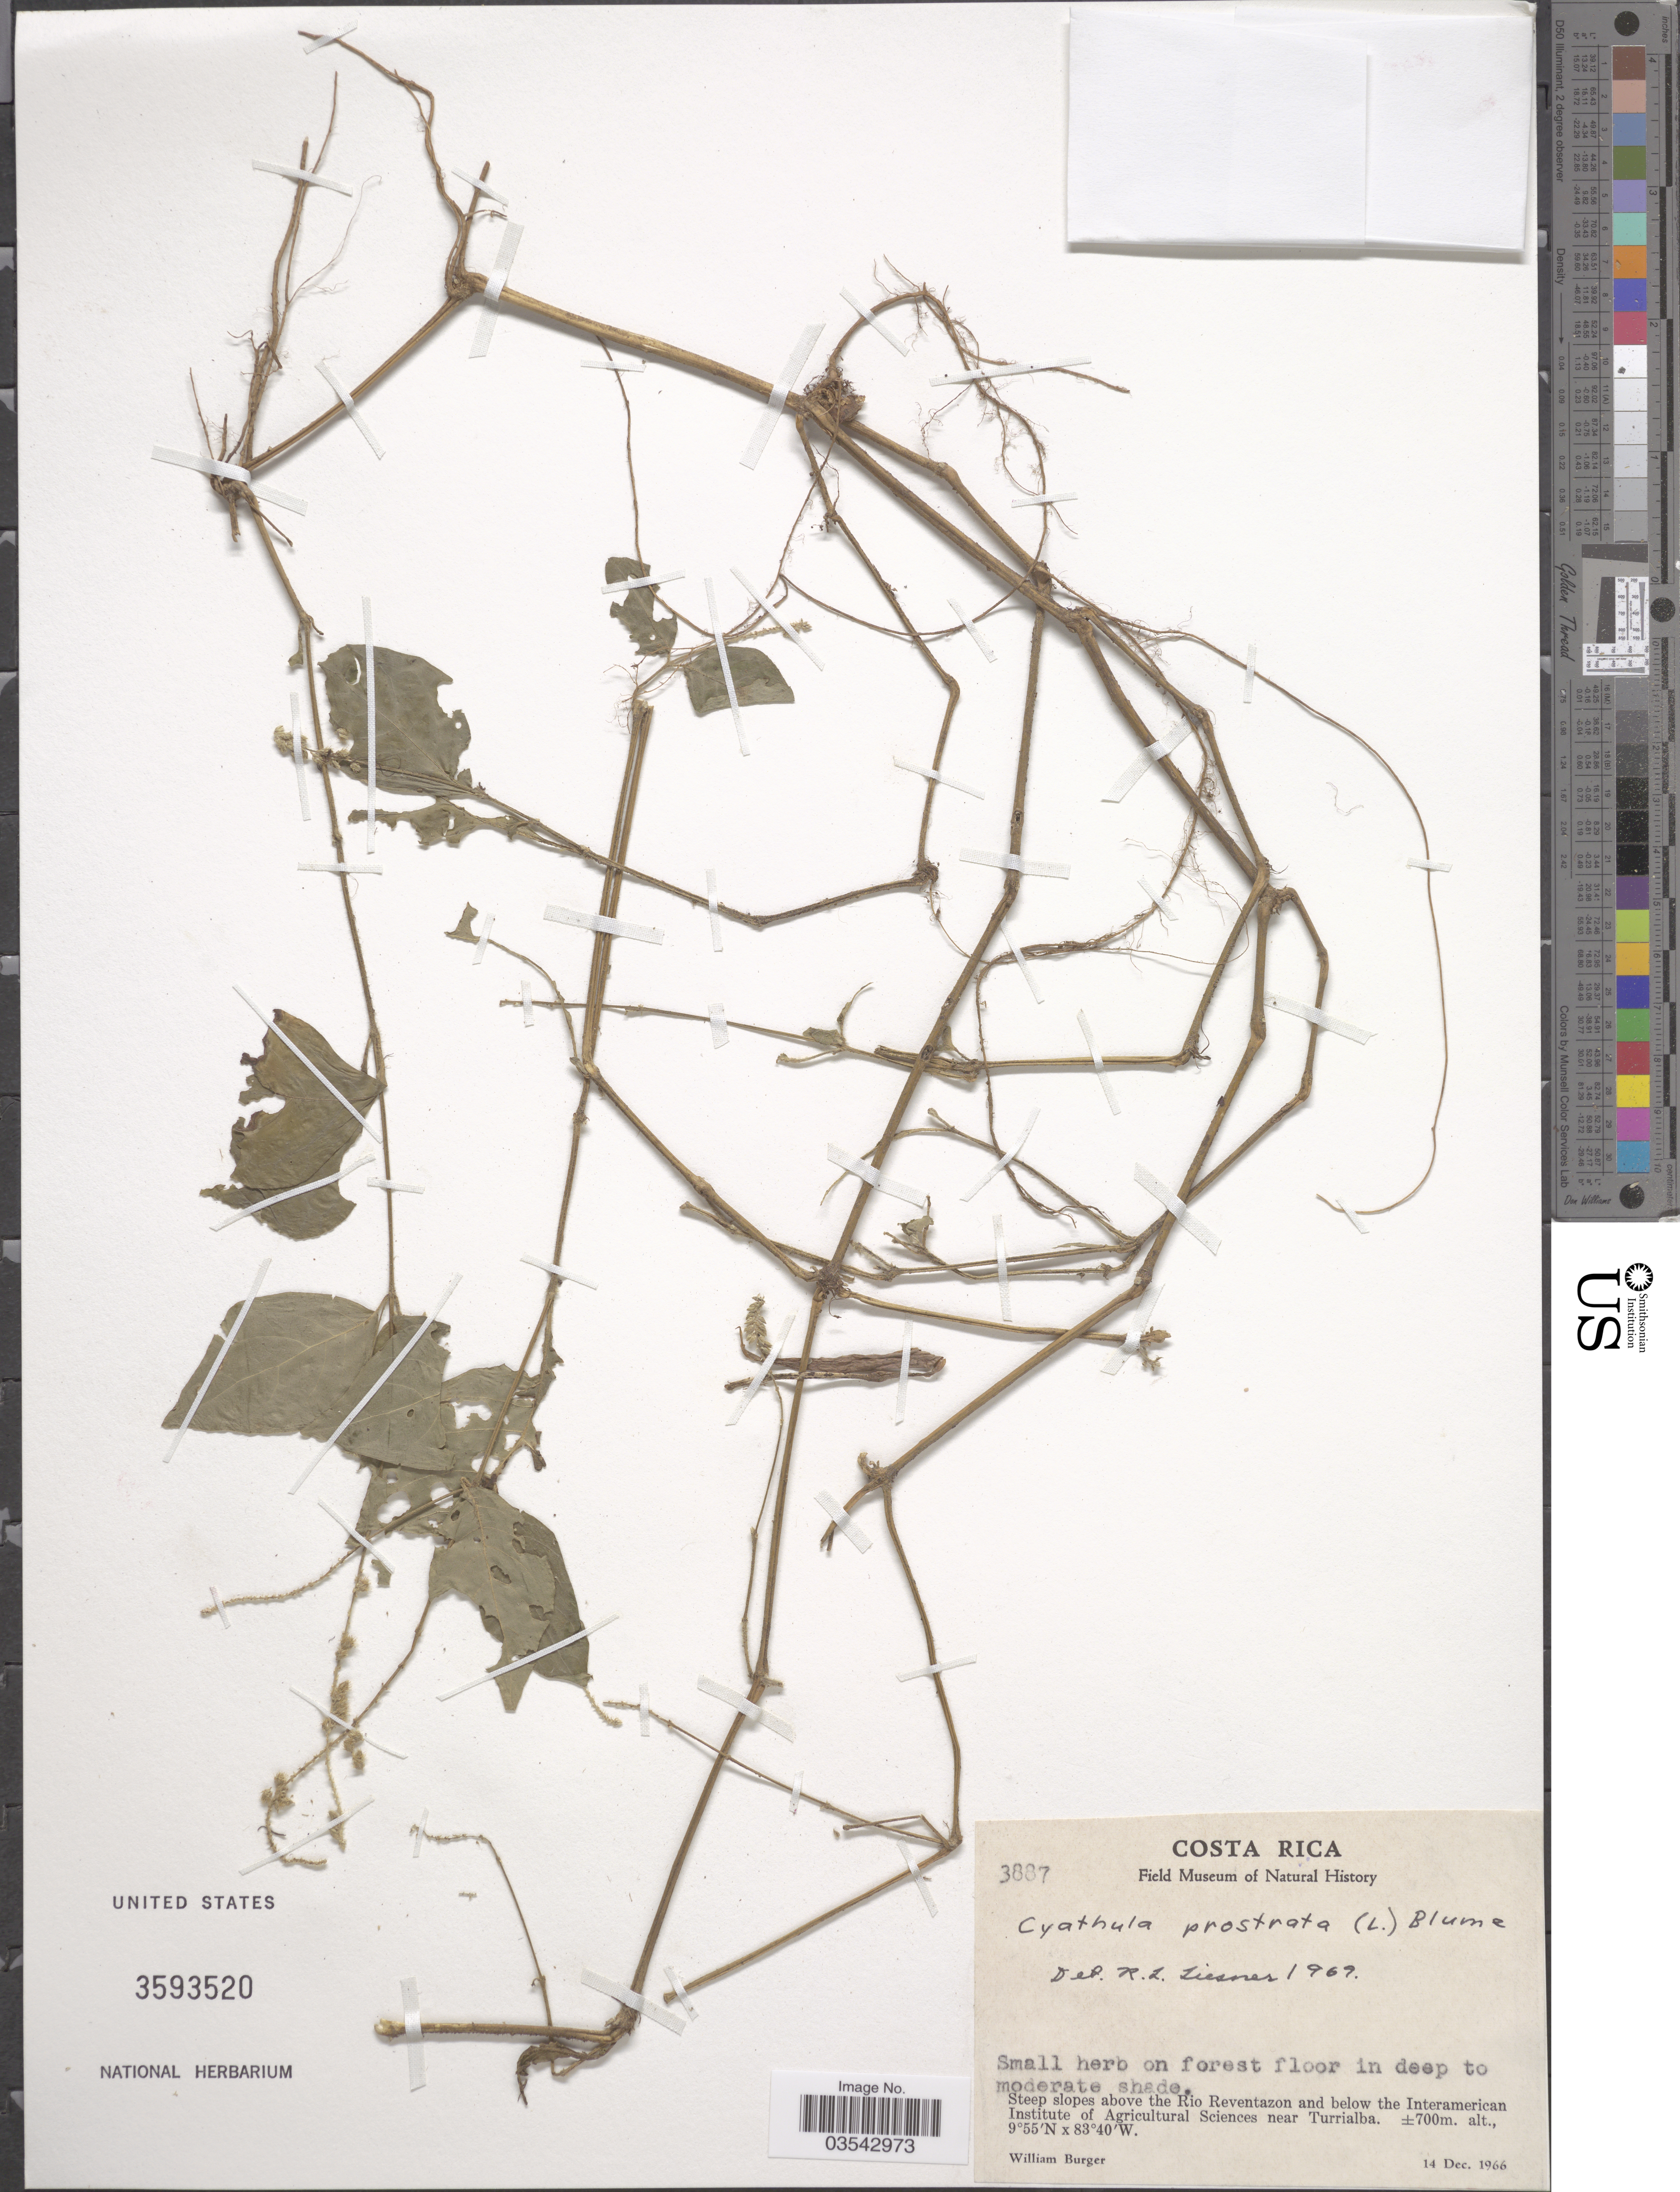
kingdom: Plantae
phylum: Tracheophyta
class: Magnoliopsida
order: Caryophyllales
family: Amaranthaceae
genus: Cyathula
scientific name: Cyathula prostrata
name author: (L.) Blume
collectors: W. Burger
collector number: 3887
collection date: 1966-12-14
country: Costa Rica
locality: Steep slopes above the Rio Reventazon and below the Interamerican Institute of Agricultural Sciences near Turrialba.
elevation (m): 700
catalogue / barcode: US 3593520